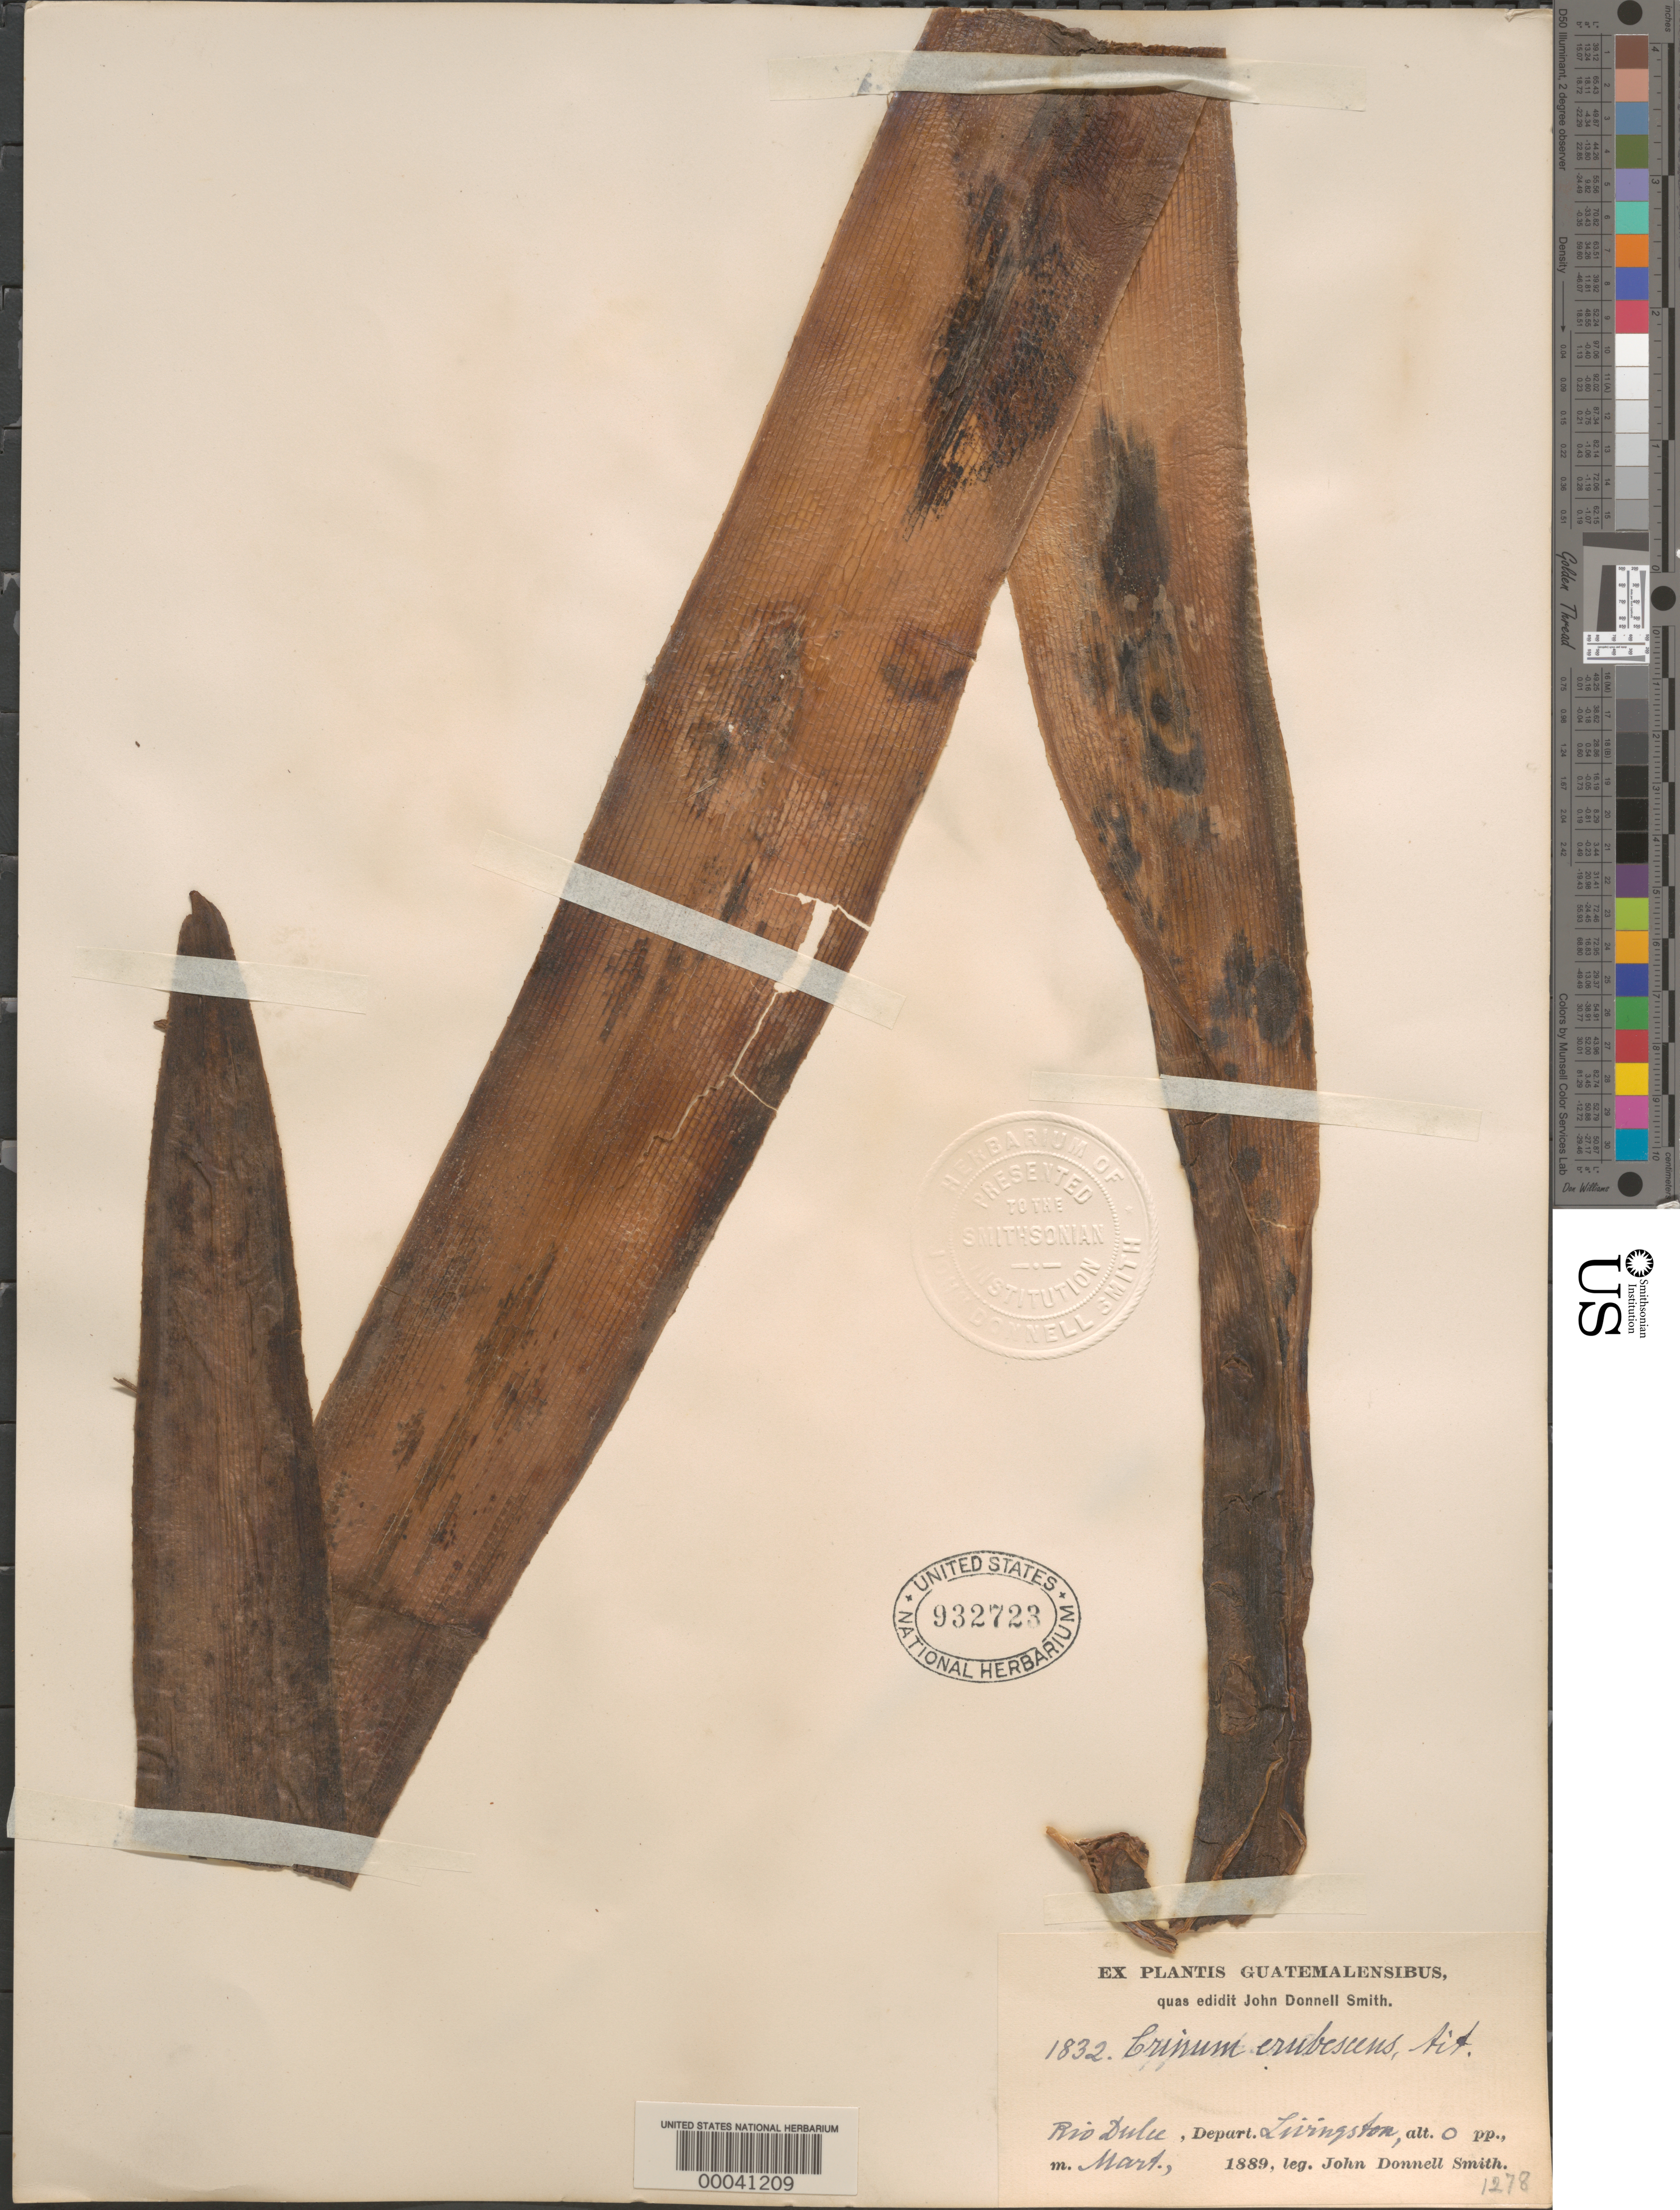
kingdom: Plantae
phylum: Tracheophyta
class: Liliopsida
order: Asparagales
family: Amaryllidaceae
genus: Crinum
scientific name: Crinum erubescens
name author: Aiton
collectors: J. Donnell Smith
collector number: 1832 J.d.s.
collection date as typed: Mar 1889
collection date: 1889-03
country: Guatemala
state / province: Izabal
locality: Livingston, Rio Dulce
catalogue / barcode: US 932723